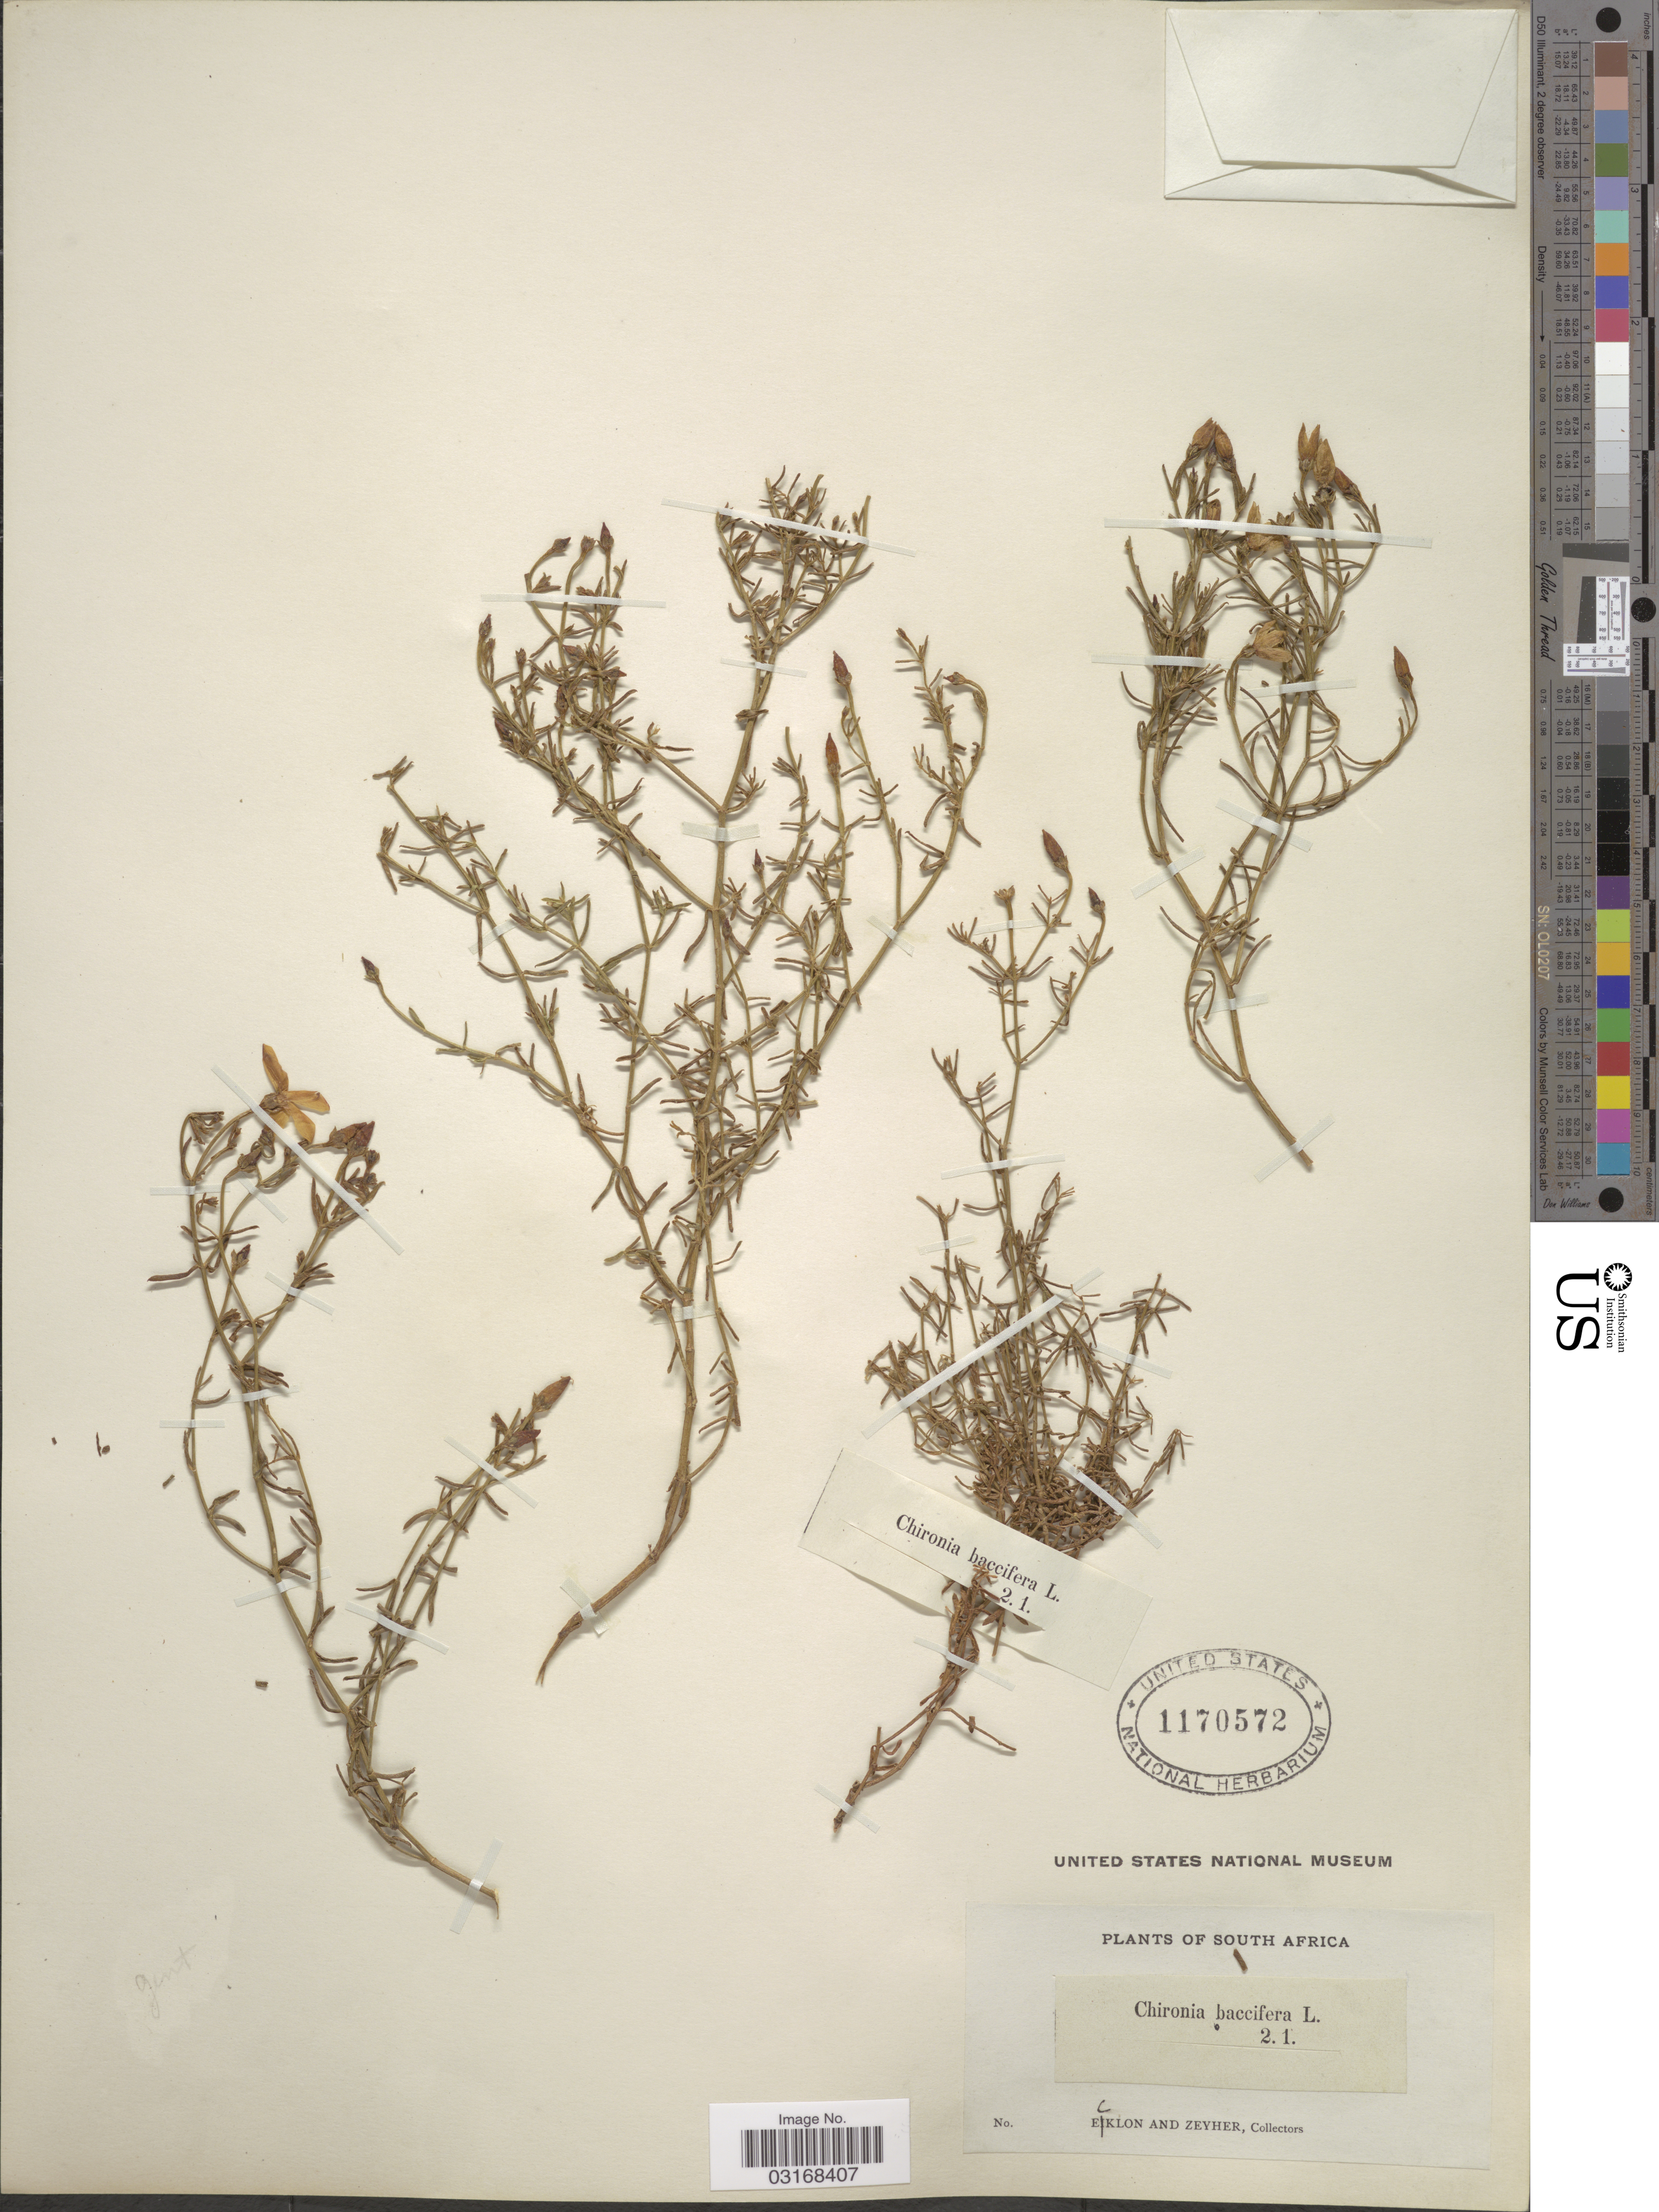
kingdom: Plantae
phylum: Tracheophyta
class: Magnoliopsida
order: Gentianales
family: Gentianaceae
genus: Chironia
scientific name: Chironia baccifera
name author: L.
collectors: -. Ecklon & -. Zeyher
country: South Africa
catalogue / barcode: US 1170572